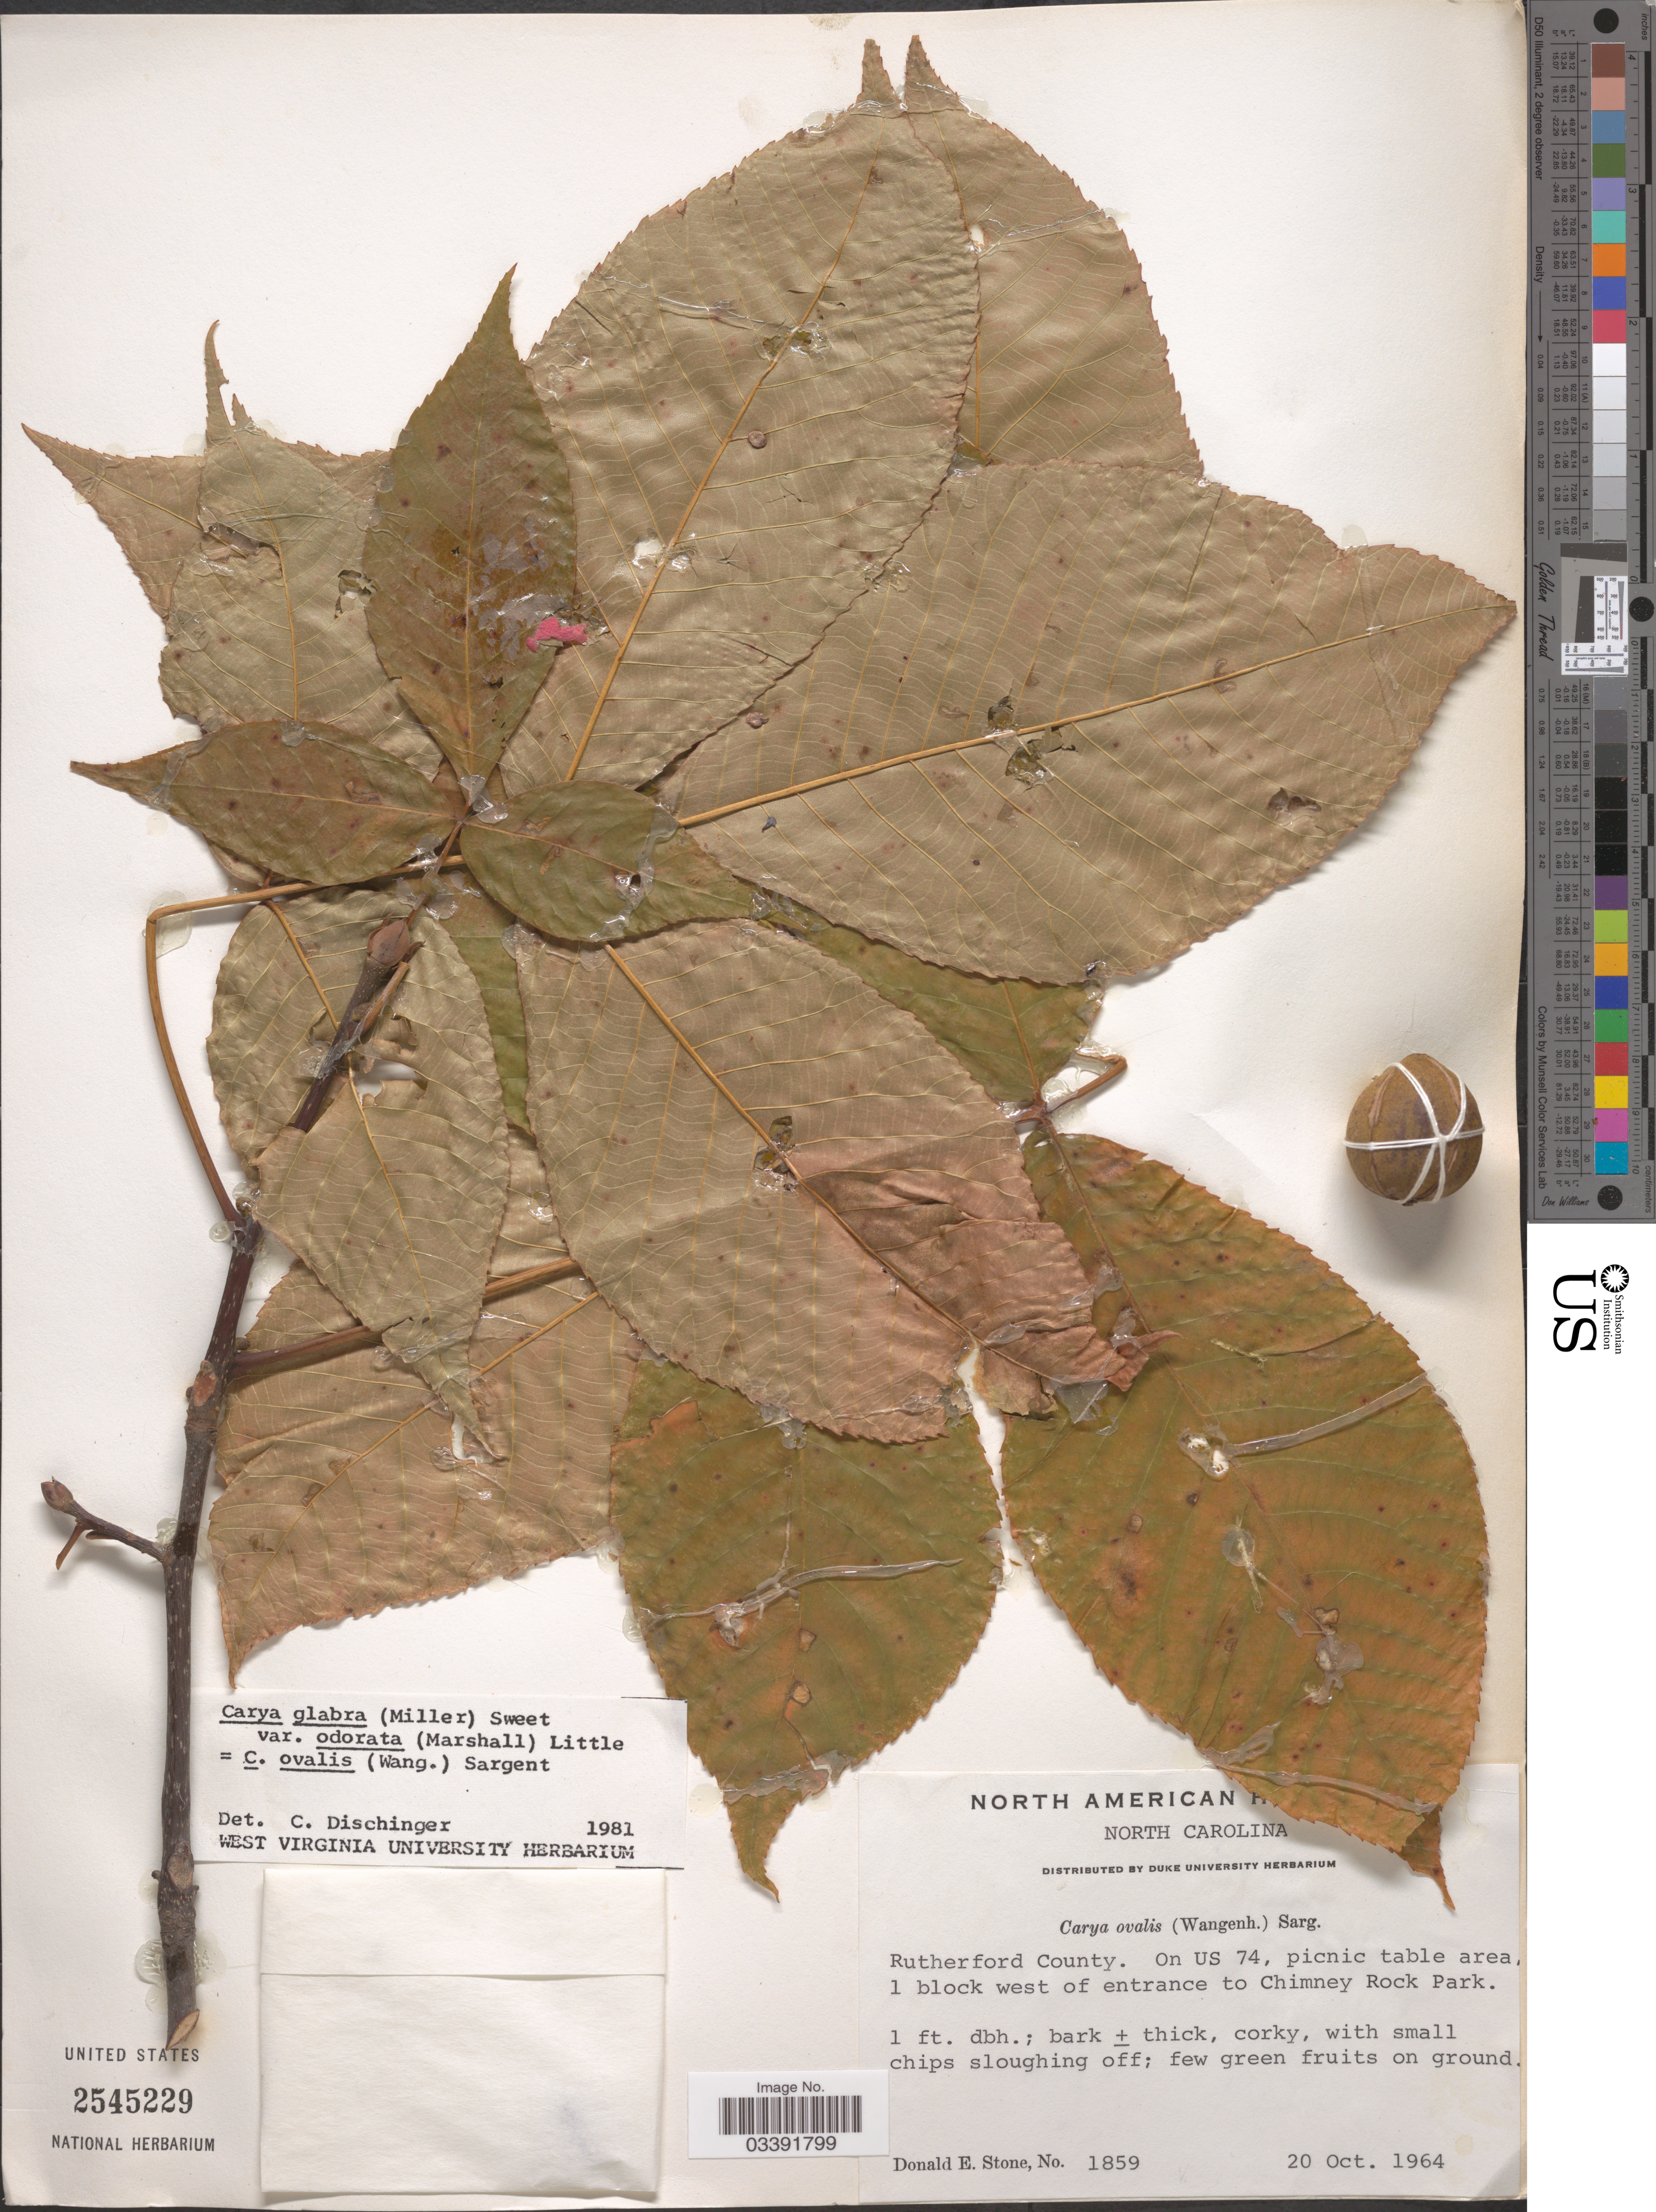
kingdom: Plantae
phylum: Tracheophyta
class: Magnoliopsida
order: Fagales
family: Juglandaceae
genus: Carya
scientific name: Carya glabra var. odorata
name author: (Marshall) Little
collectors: D. Stone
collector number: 1859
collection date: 1964-10-20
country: United States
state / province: North Carolina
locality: Rutherford County. On US 74, picnic table area, 1 block west of entrance to Chimney Rock Park.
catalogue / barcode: US 2545229